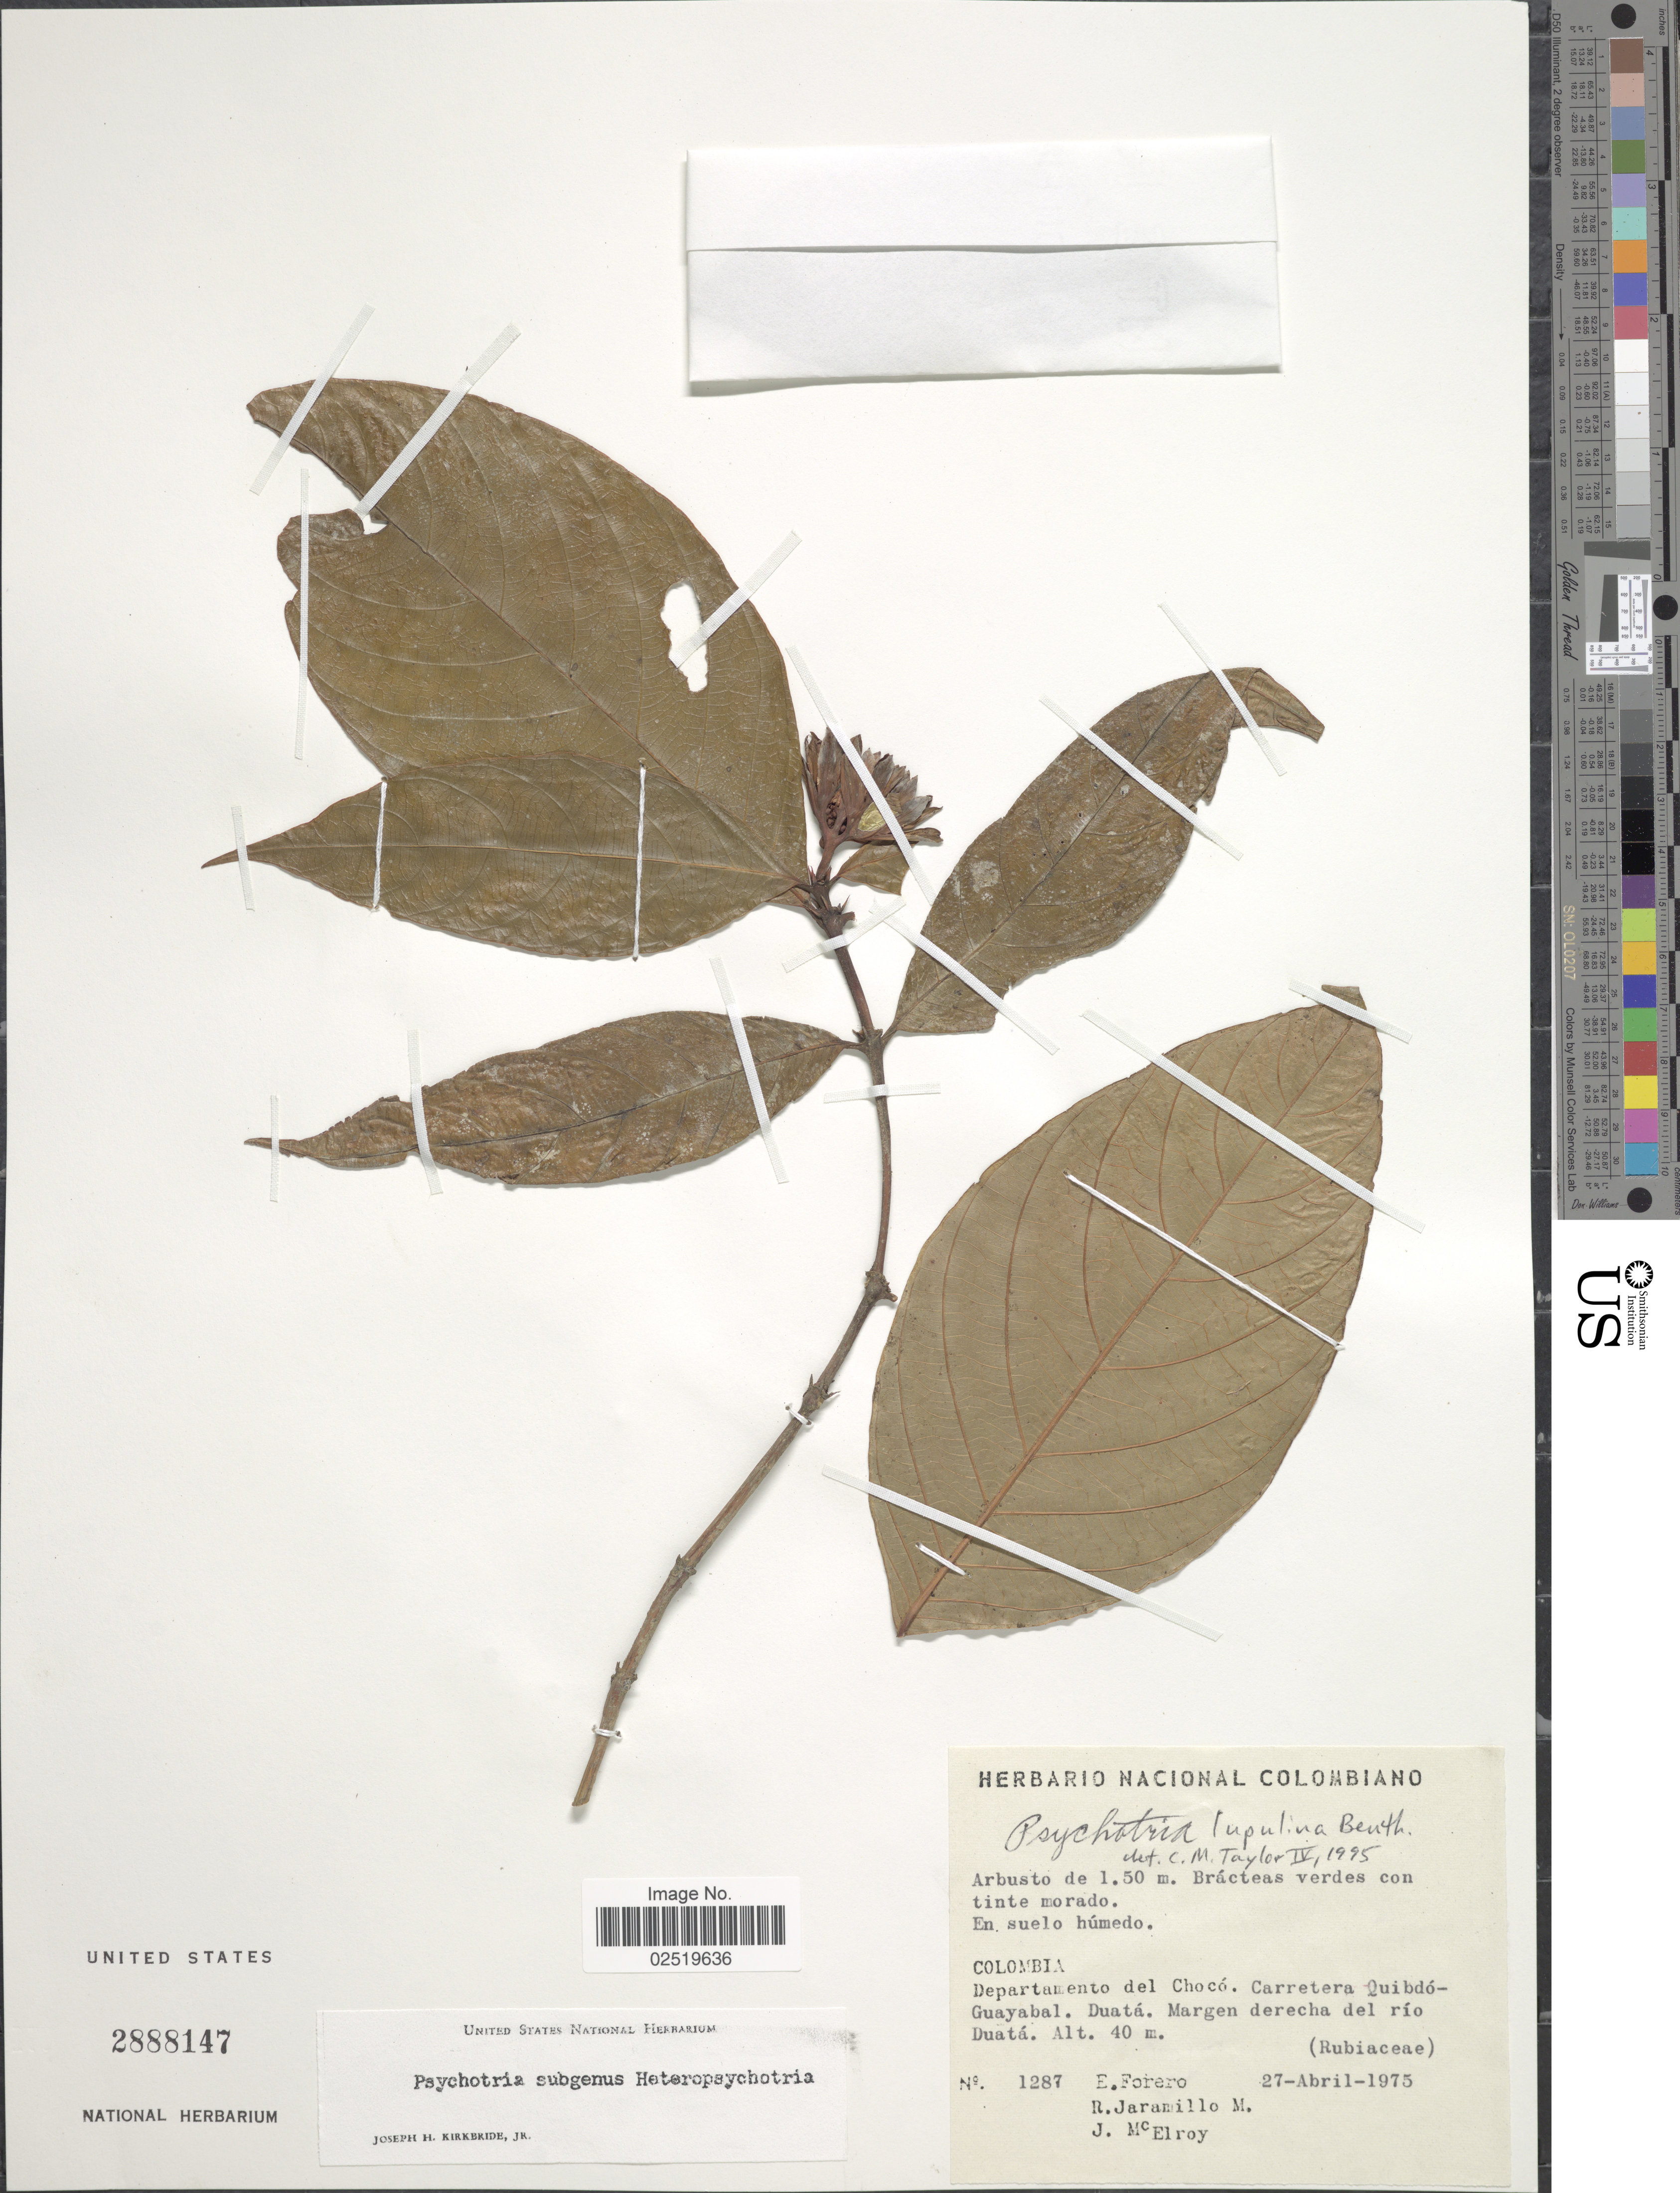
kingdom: Plantae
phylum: Tracheophyta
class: Magnoliopsida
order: Gentianales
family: Rubiaceae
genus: Psychotria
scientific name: Psychotria lupulina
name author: Benth.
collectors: E. Forero, R. Jaramillo M. & J. B. McElroy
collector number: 1287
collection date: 1975-04-27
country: Colombia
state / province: Chocó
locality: Carretera Quibdo-Guayabal, Duata, Margen derecha del rio Duata.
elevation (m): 40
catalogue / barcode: US 2888147